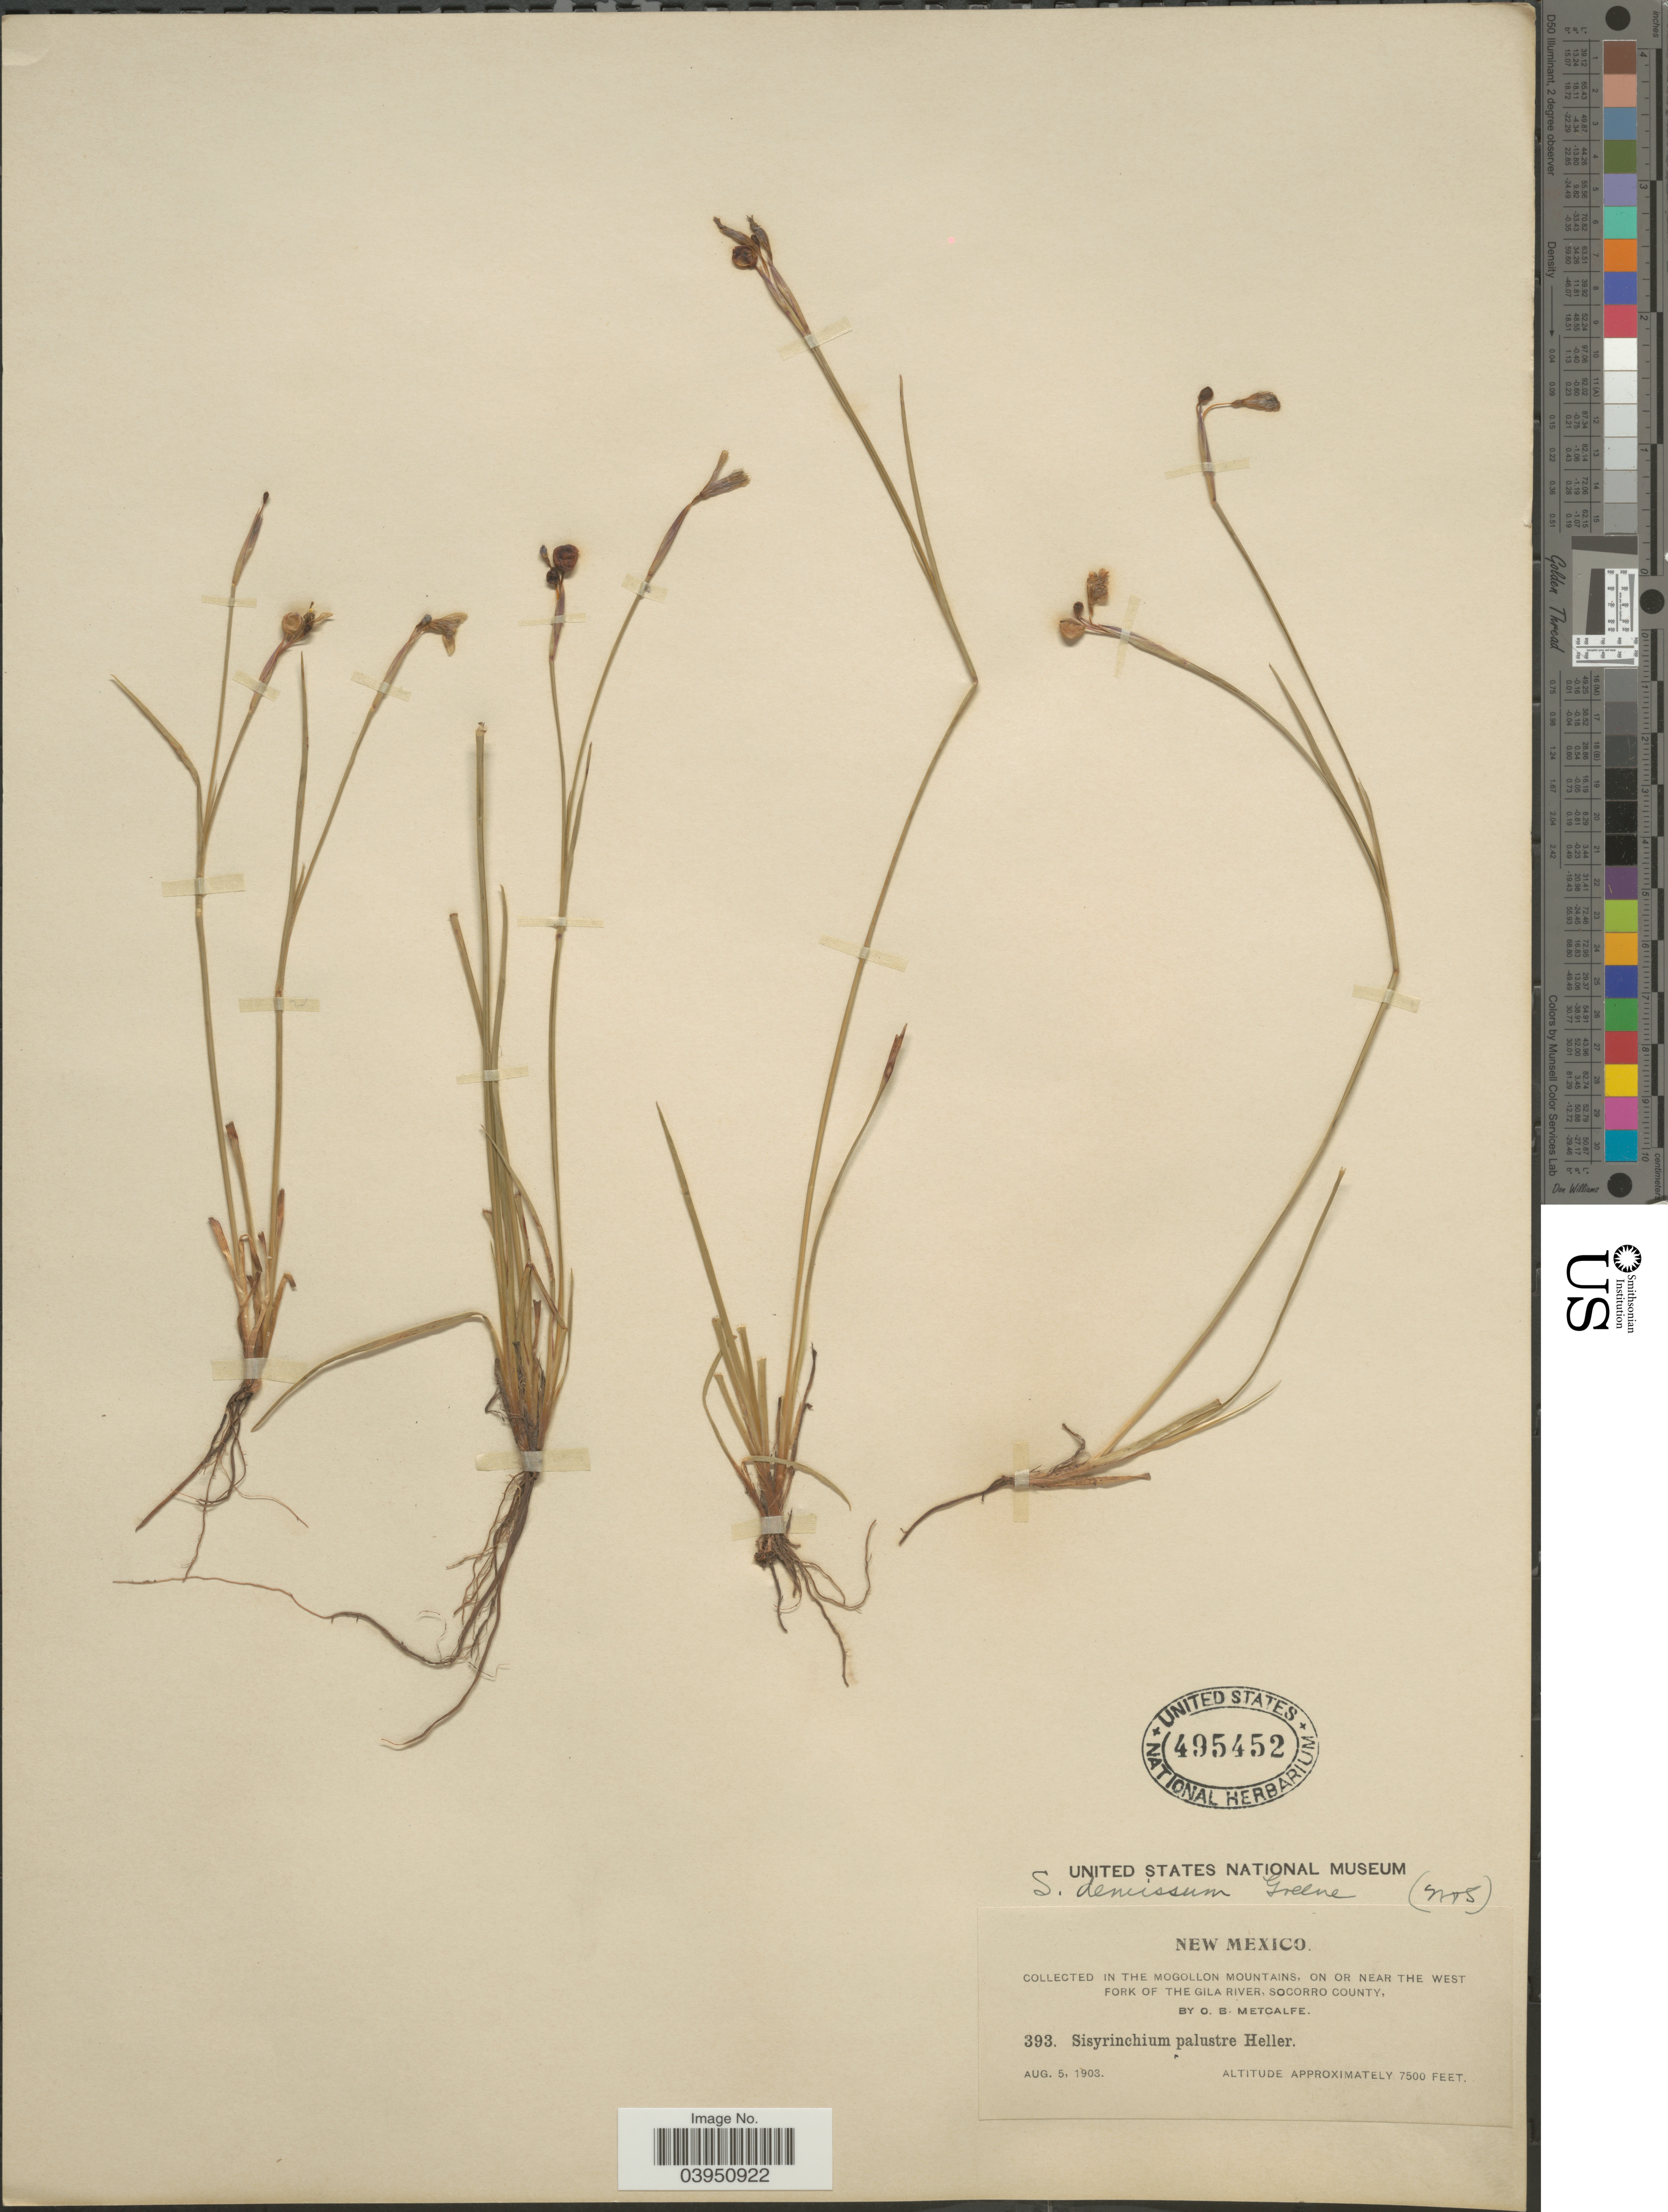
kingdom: Plantae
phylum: Tracheophyta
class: Liliopsida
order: Asparagales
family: Iridaceae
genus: Sisyrinchium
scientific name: Sisyrinchium demissum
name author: Greene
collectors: O. B. Metcalfe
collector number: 393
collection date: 1903-08-05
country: United States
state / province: New Mexico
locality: In the Mogollon Mountains, on or near the West Fork of the Gila River, Socorro County.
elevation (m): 2286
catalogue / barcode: US 495452